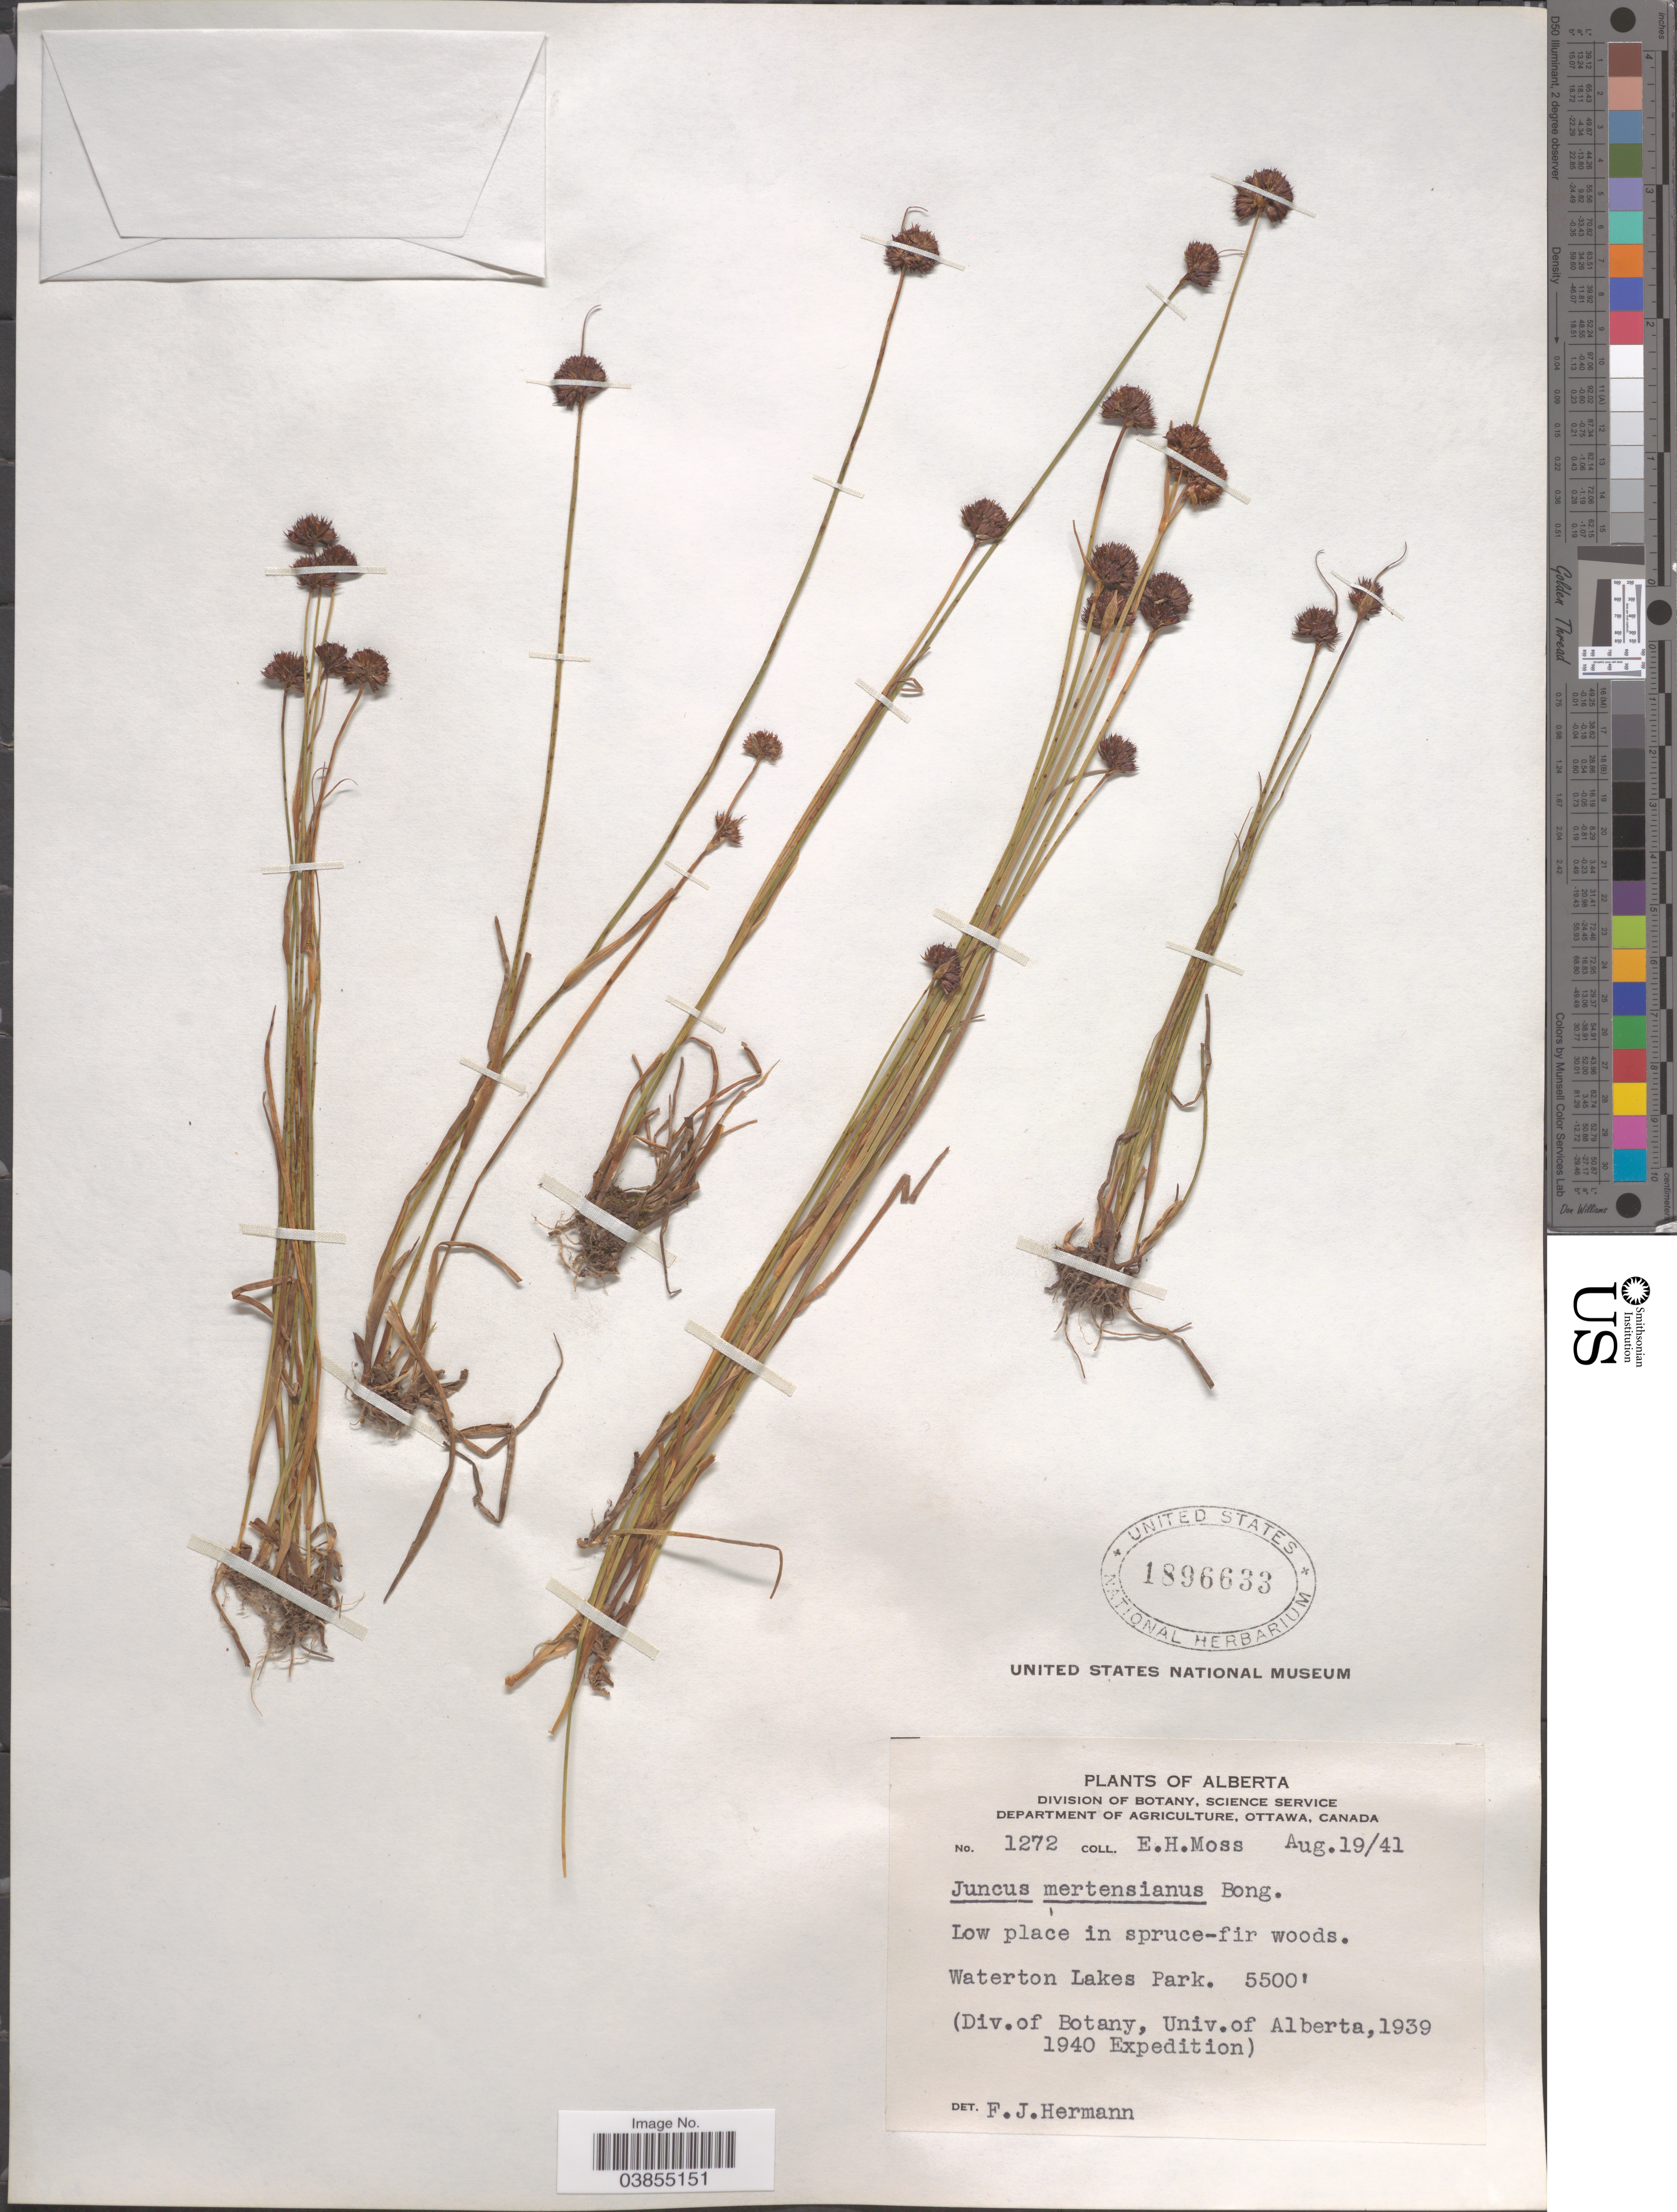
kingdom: Plantae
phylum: Tracheophyta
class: Liliopsida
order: Poales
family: Juncaceae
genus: Juncus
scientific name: Juncus mertensianus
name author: Bong.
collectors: E. Moss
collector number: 1272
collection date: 1941-08-19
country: Canada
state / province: Alberta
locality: Waterton Lakes Park.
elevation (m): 1676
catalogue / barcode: US 1896633